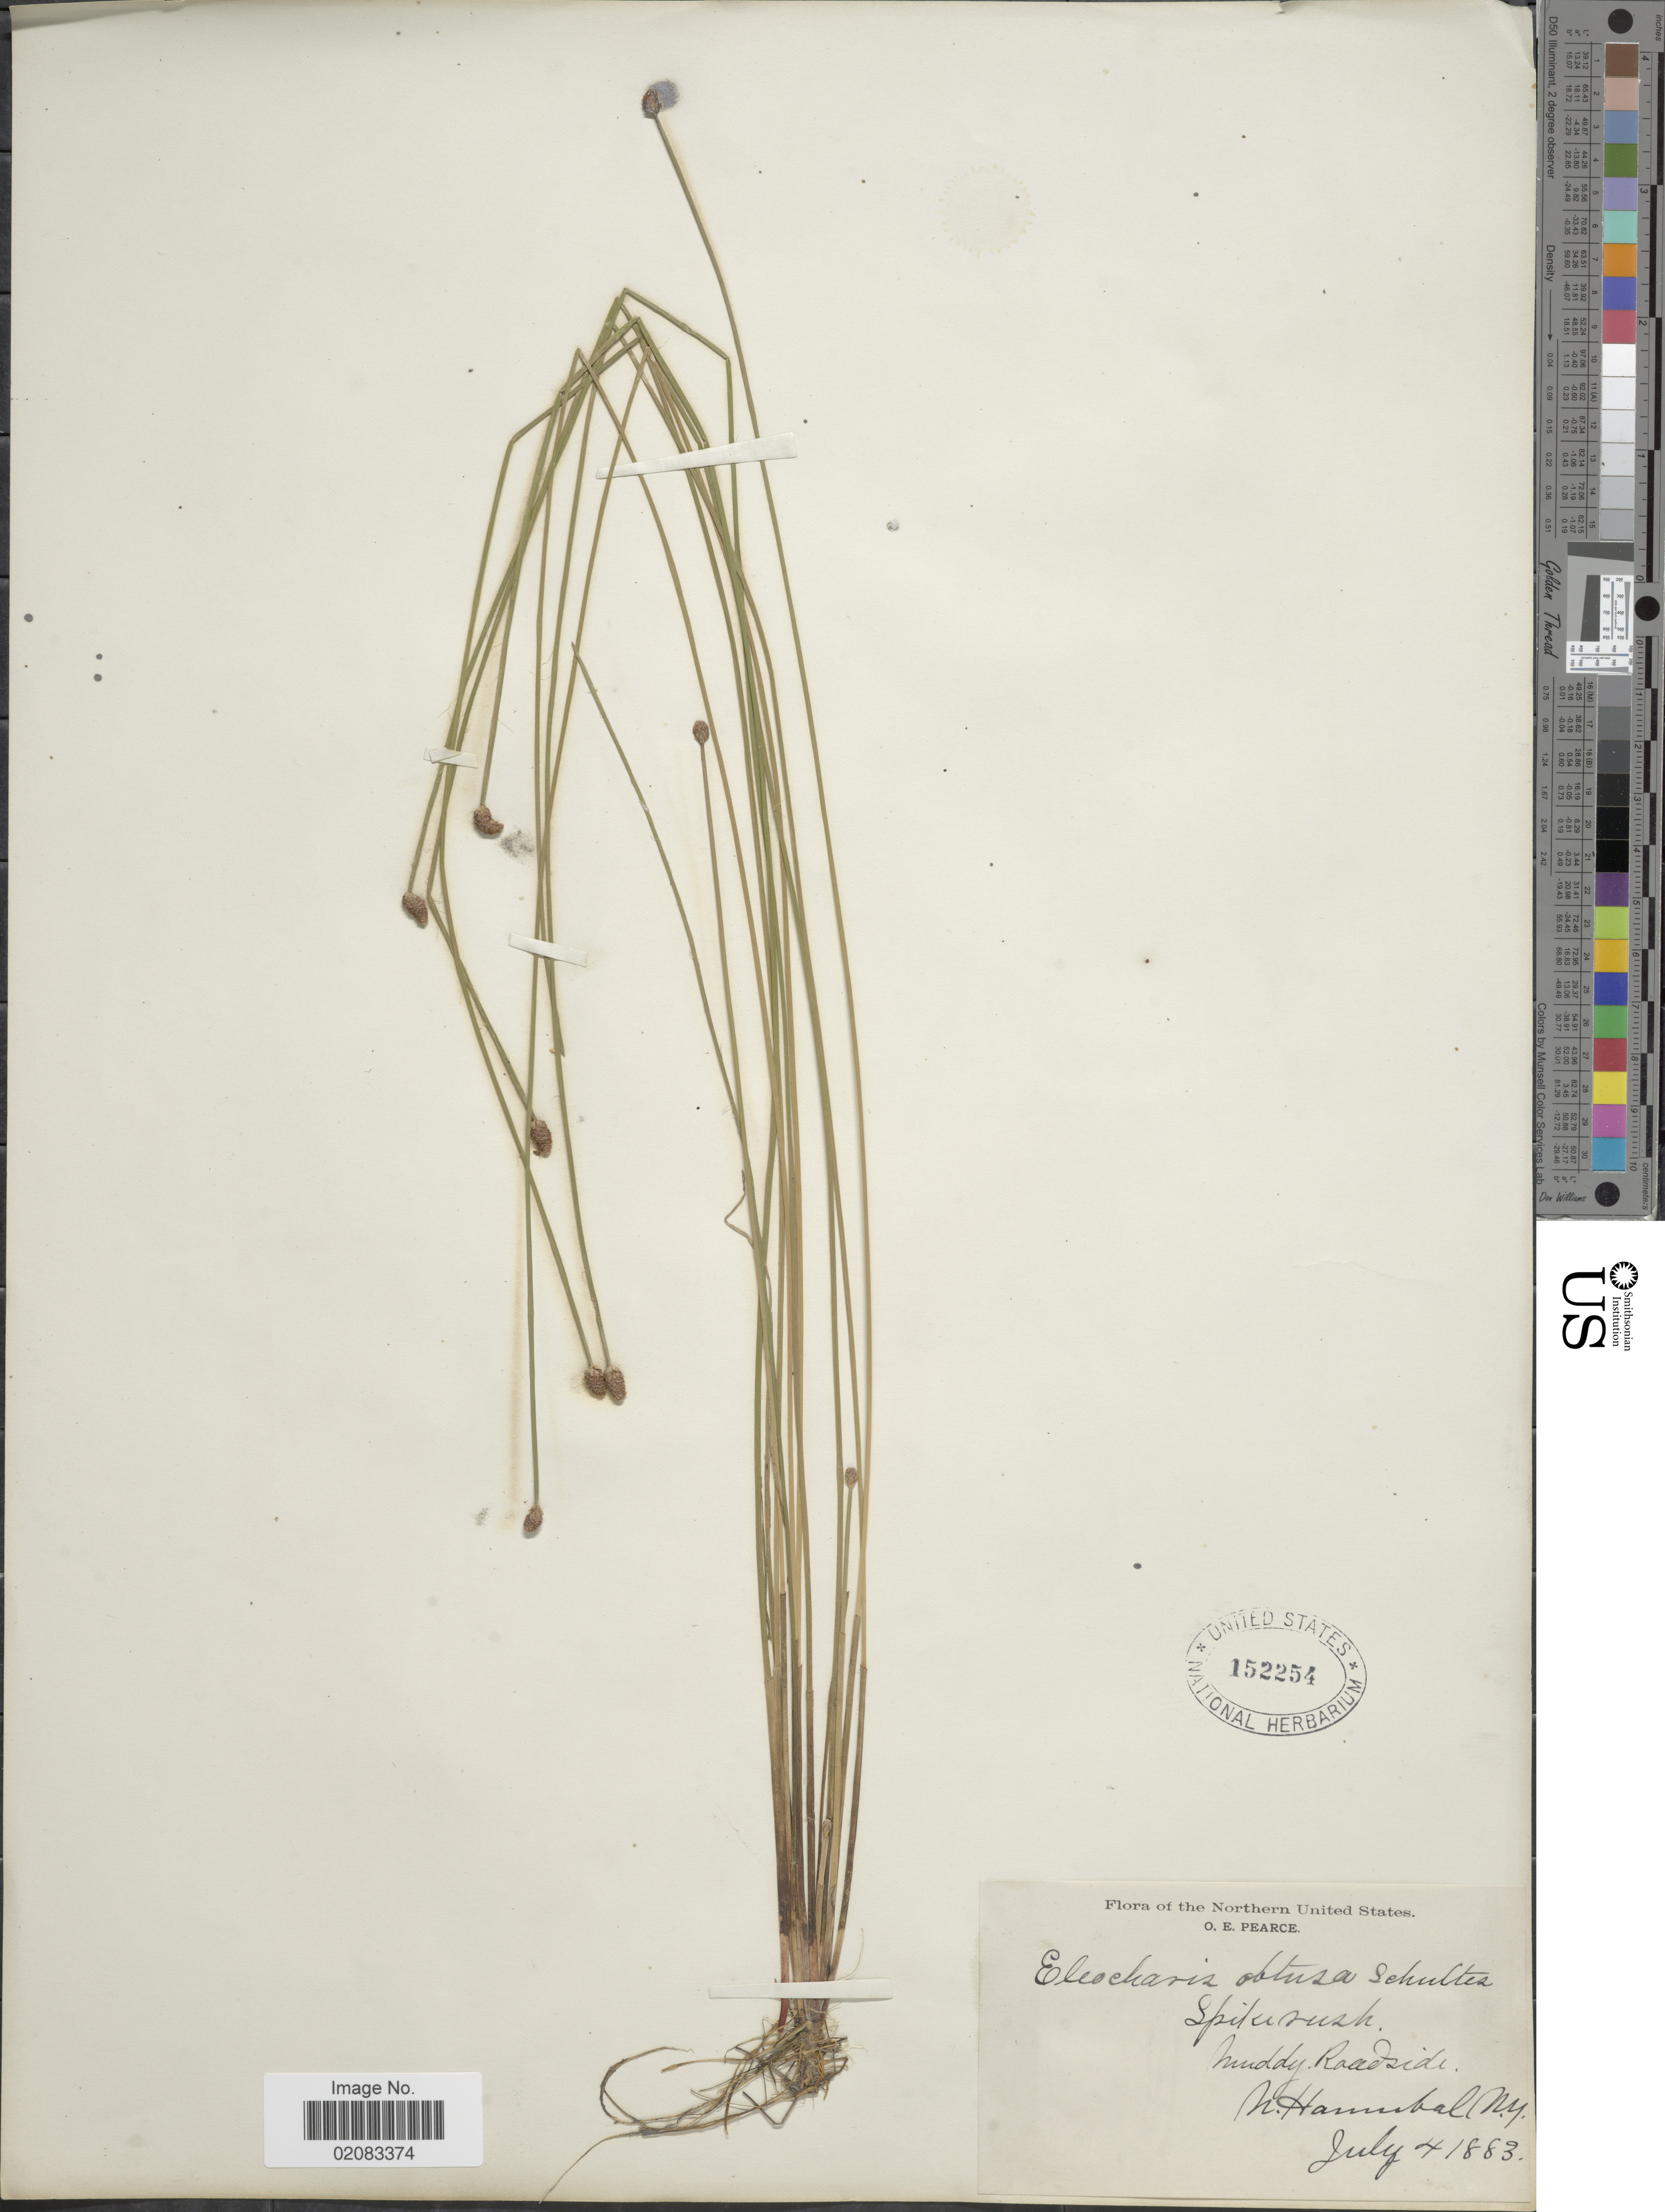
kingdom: Plantae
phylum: Tracheophyta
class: Liliopsida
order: Poales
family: Cyperaceae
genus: Eleocharis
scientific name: Eleocharis obtusa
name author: (Willd.) Schult.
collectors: O. E. Pearce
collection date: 1883-07-04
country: United States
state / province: New York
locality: Spike rush, Muddy Roadside, N Hannibal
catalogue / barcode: US 152254